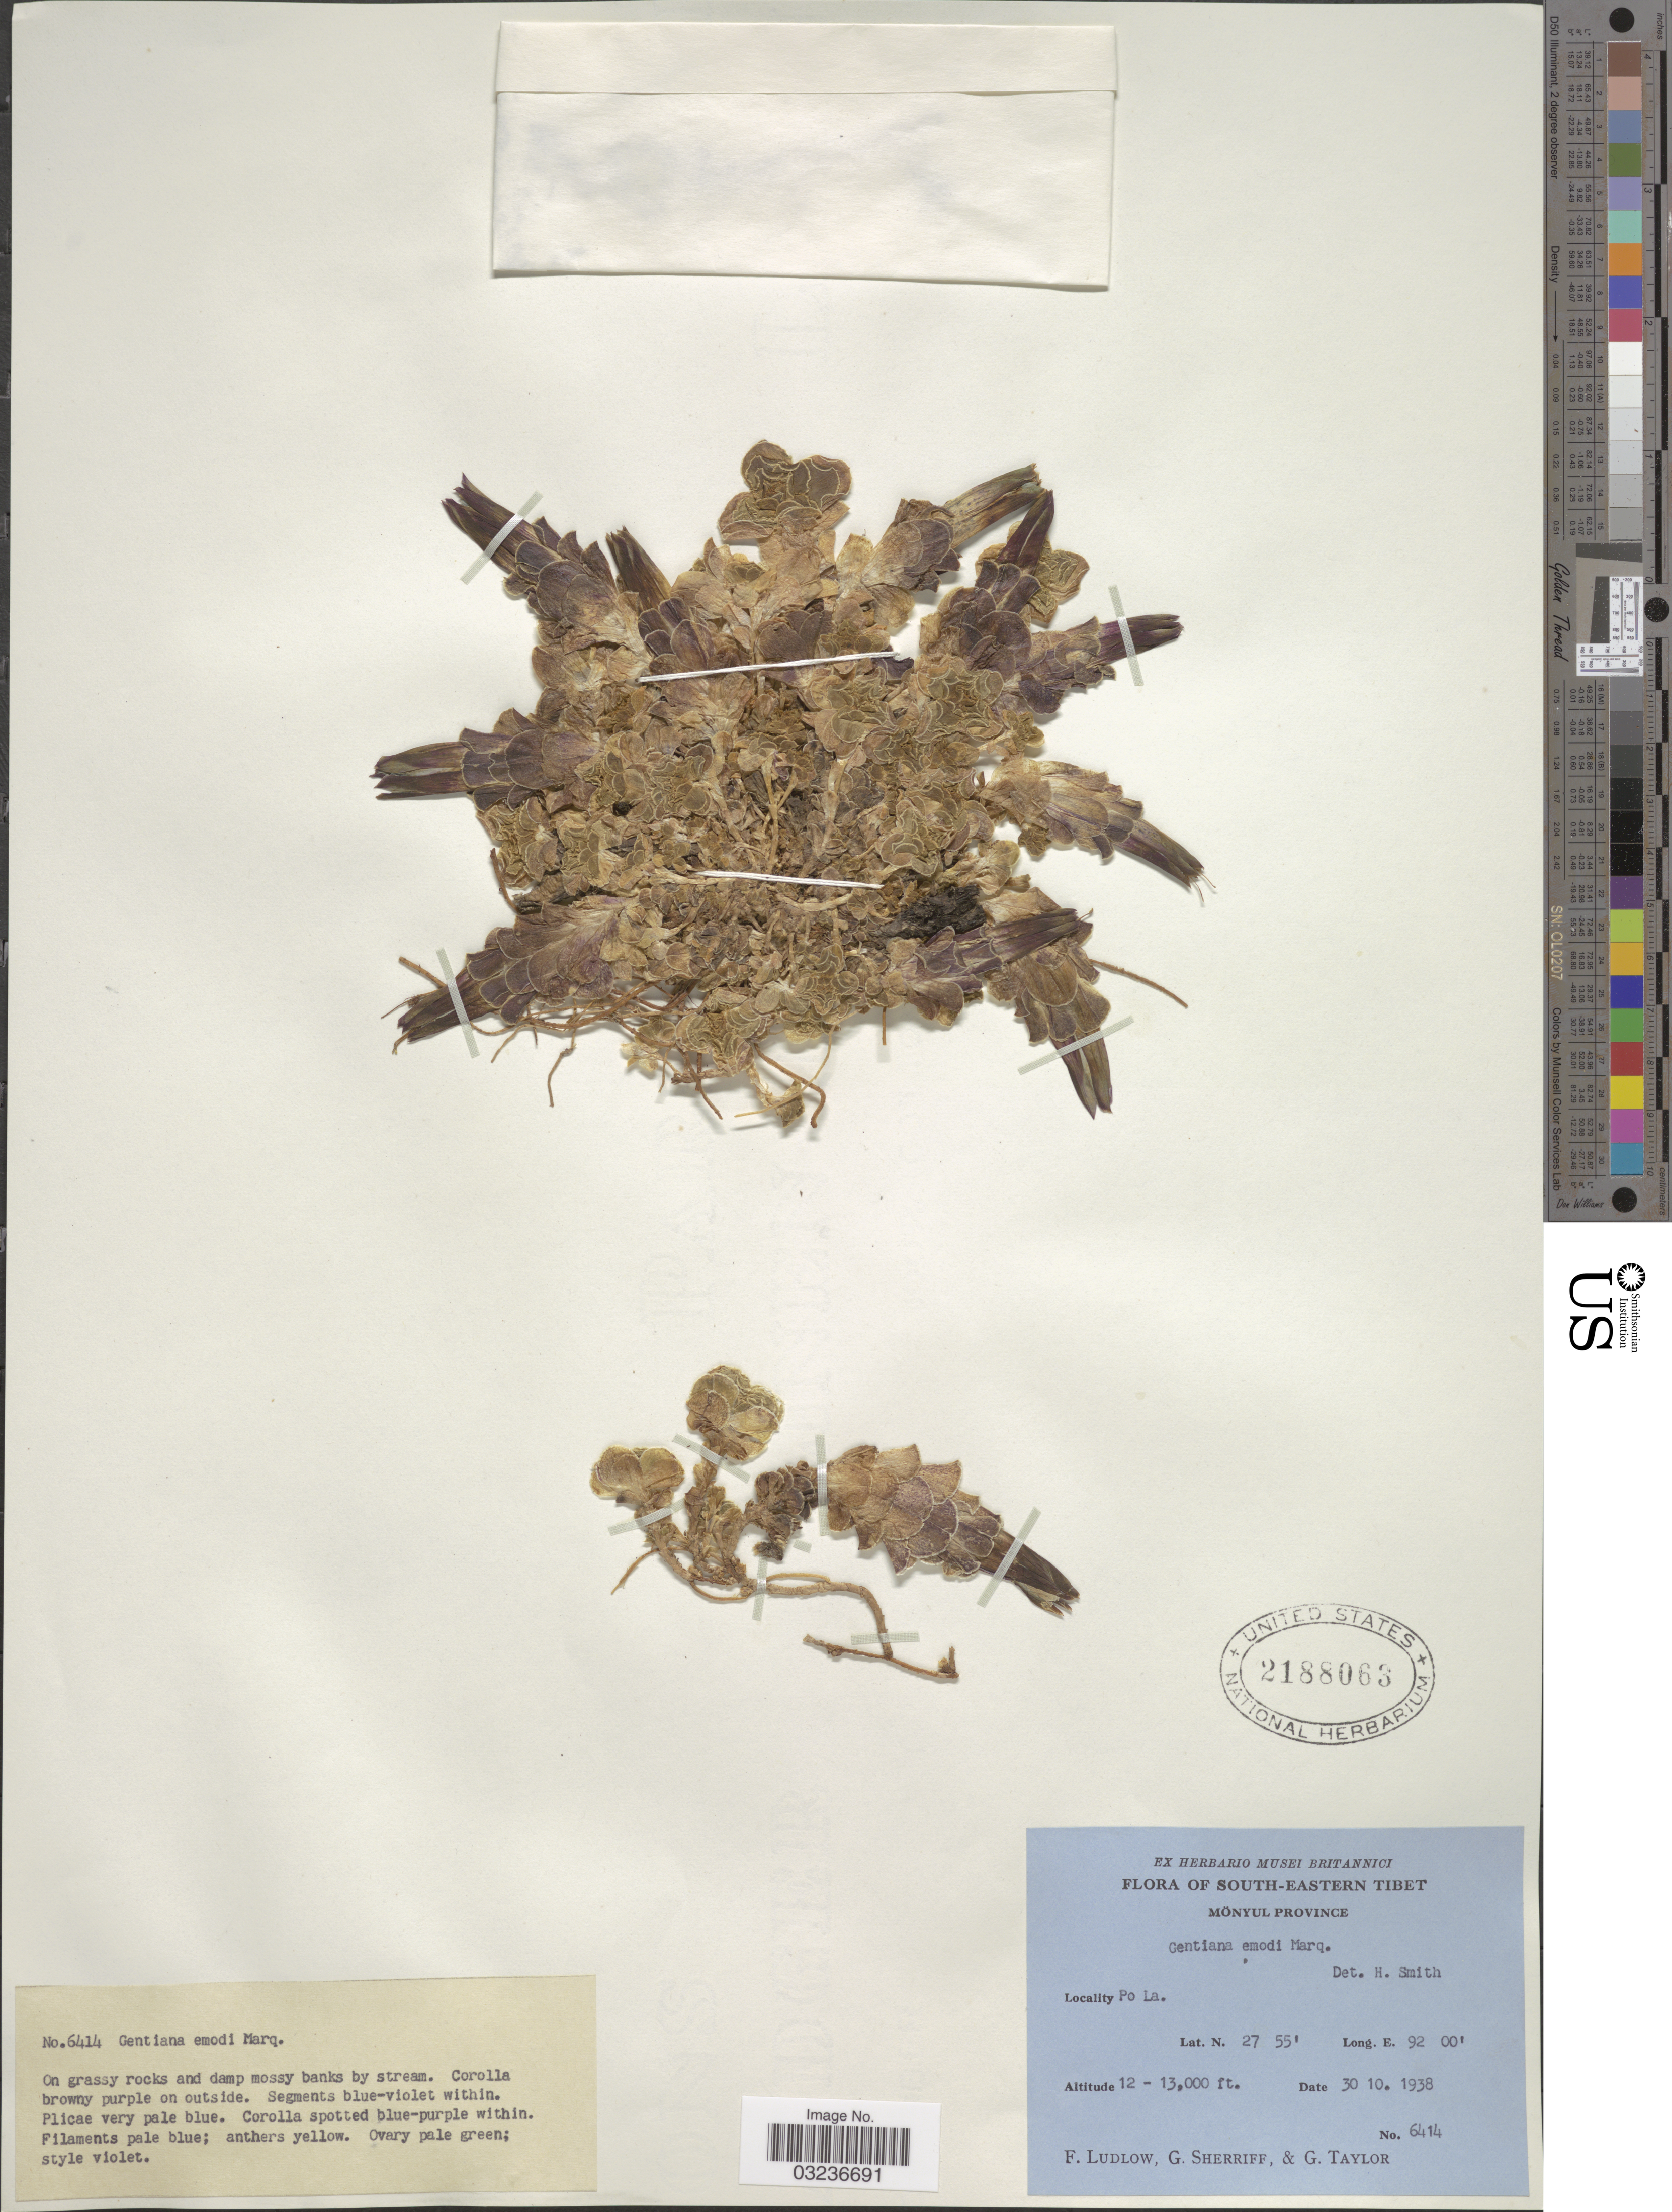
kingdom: Plantae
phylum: Tracheophyta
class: Magnoliopsida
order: Gentianales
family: Gentianaceae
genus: Gentiana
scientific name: Gentiana emodii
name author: C. Marquand ex Sealy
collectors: F. Ludlow, G. Sherriff & G. Taylor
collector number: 6414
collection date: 1938-10-30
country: China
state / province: Xizang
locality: South-Eastern Tibet, Mönyul Province, Po La.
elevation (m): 3658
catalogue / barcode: US 2188063